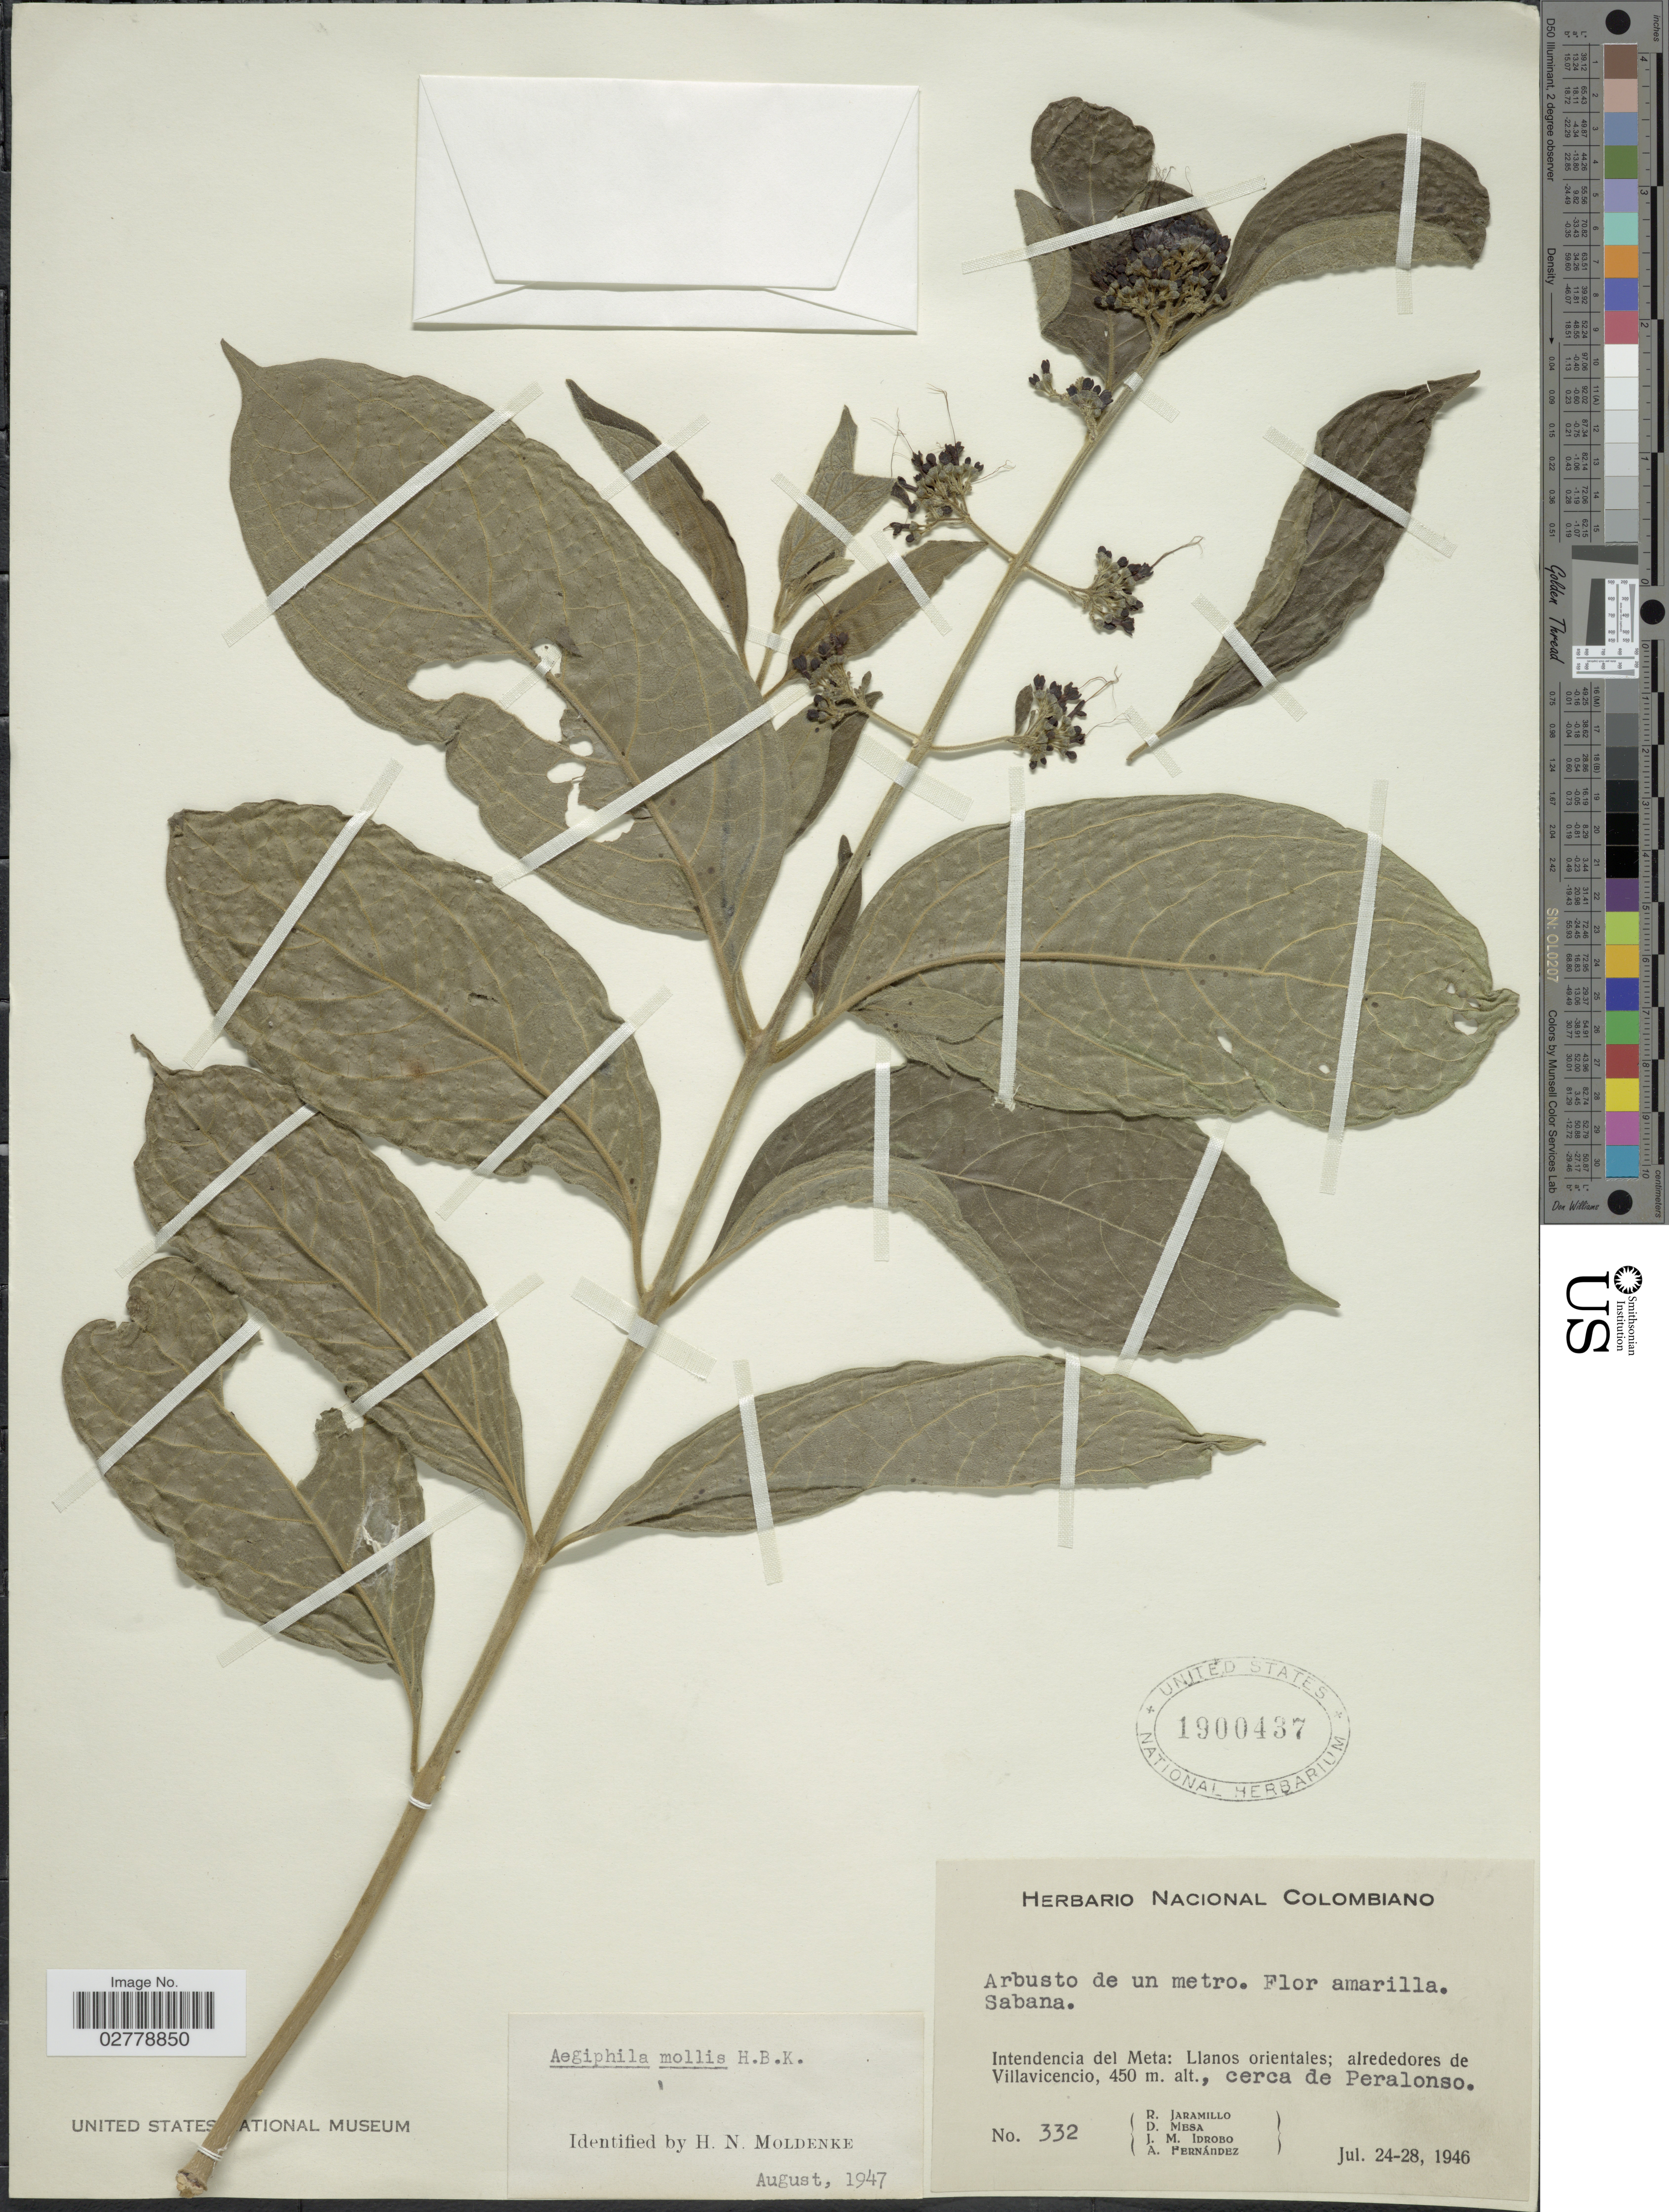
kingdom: Plantae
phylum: Tracheophyta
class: Magnoliopsida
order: Lamiales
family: Lamiaceae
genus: Aegiphila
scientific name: Aegiphila mollis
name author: Kunth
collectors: R. Jaramillo M., D. Mesa, J. M. Idrobo & A. Fernández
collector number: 332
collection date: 1946-07-24/1946-07-28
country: Colombia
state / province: Meta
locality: Intendencia del Meta: Llanos orientales; alrededores de Villavicencio, cerca de Peralonso.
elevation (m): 450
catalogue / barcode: US 1900437